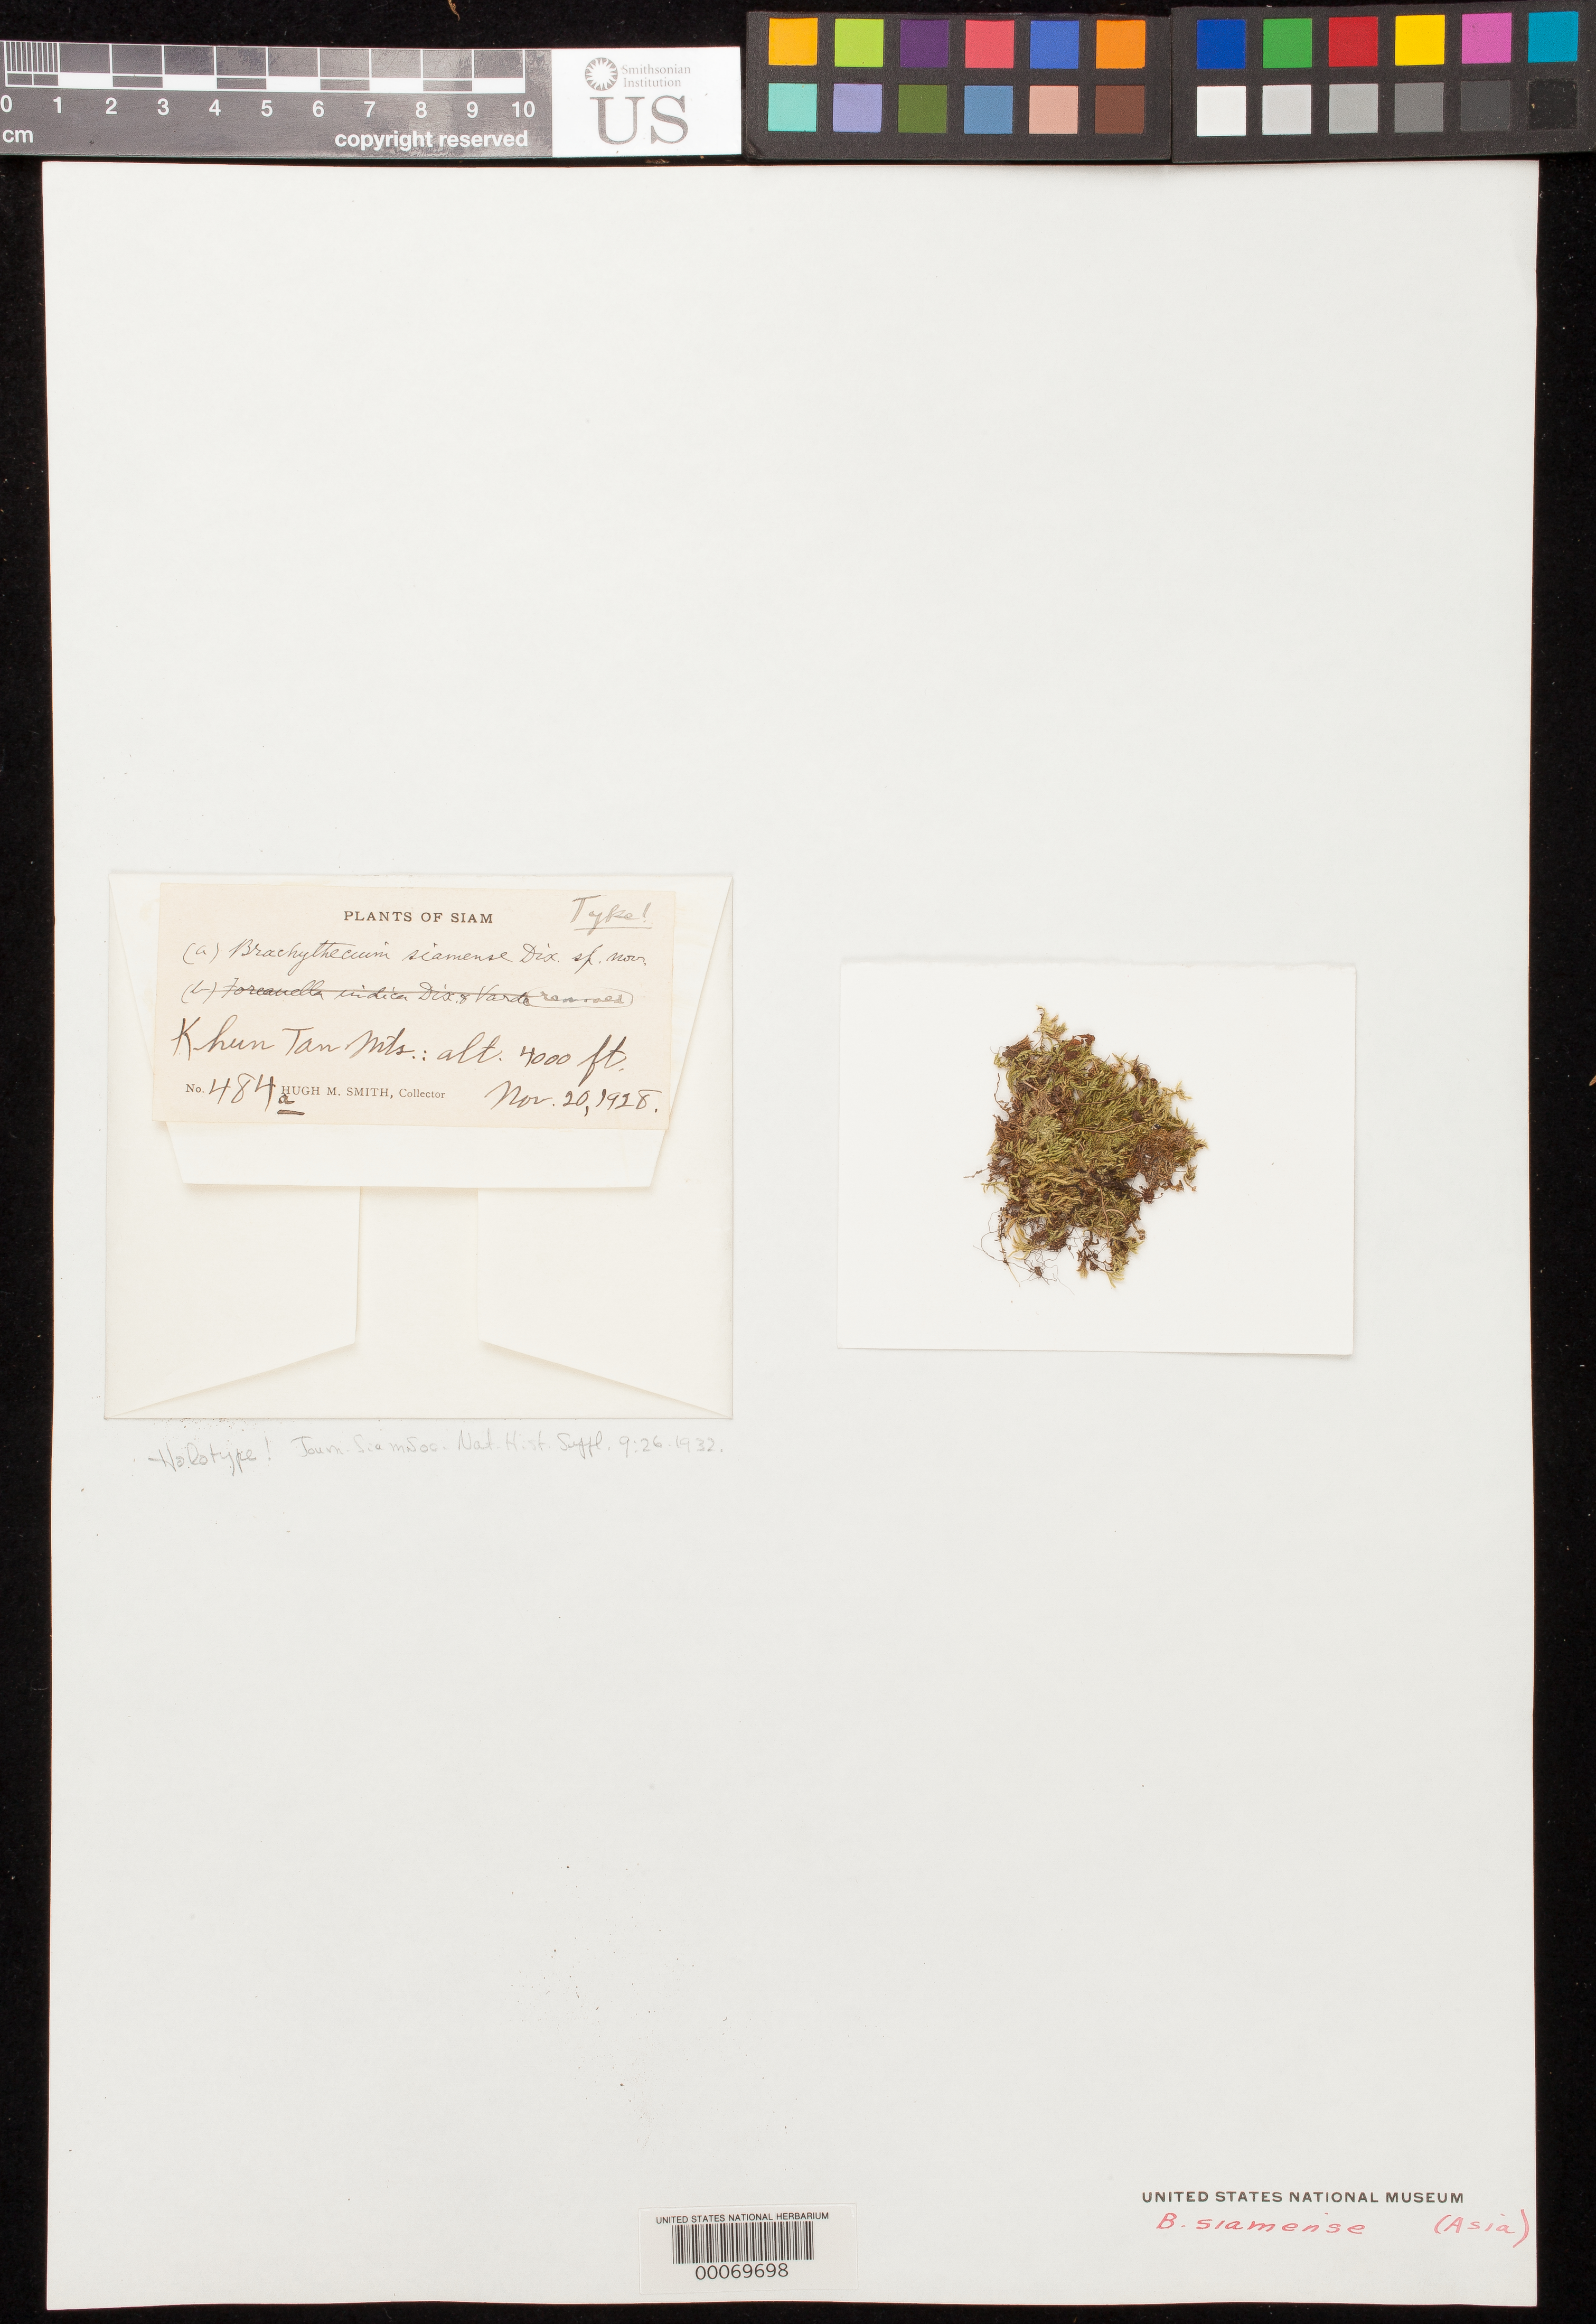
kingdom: Plantae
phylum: Bryophyta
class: Bryopsida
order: Hypnales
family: Brachytheciaceae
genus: Brachythecium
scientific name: Brachythecium siamense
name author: Dixon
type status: Syntype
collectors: H. M. Smith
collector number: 484a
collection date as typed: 20 Nov 1928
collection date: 1928-11-20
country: Thailand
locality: Khun Tan Mts.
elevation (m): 1219